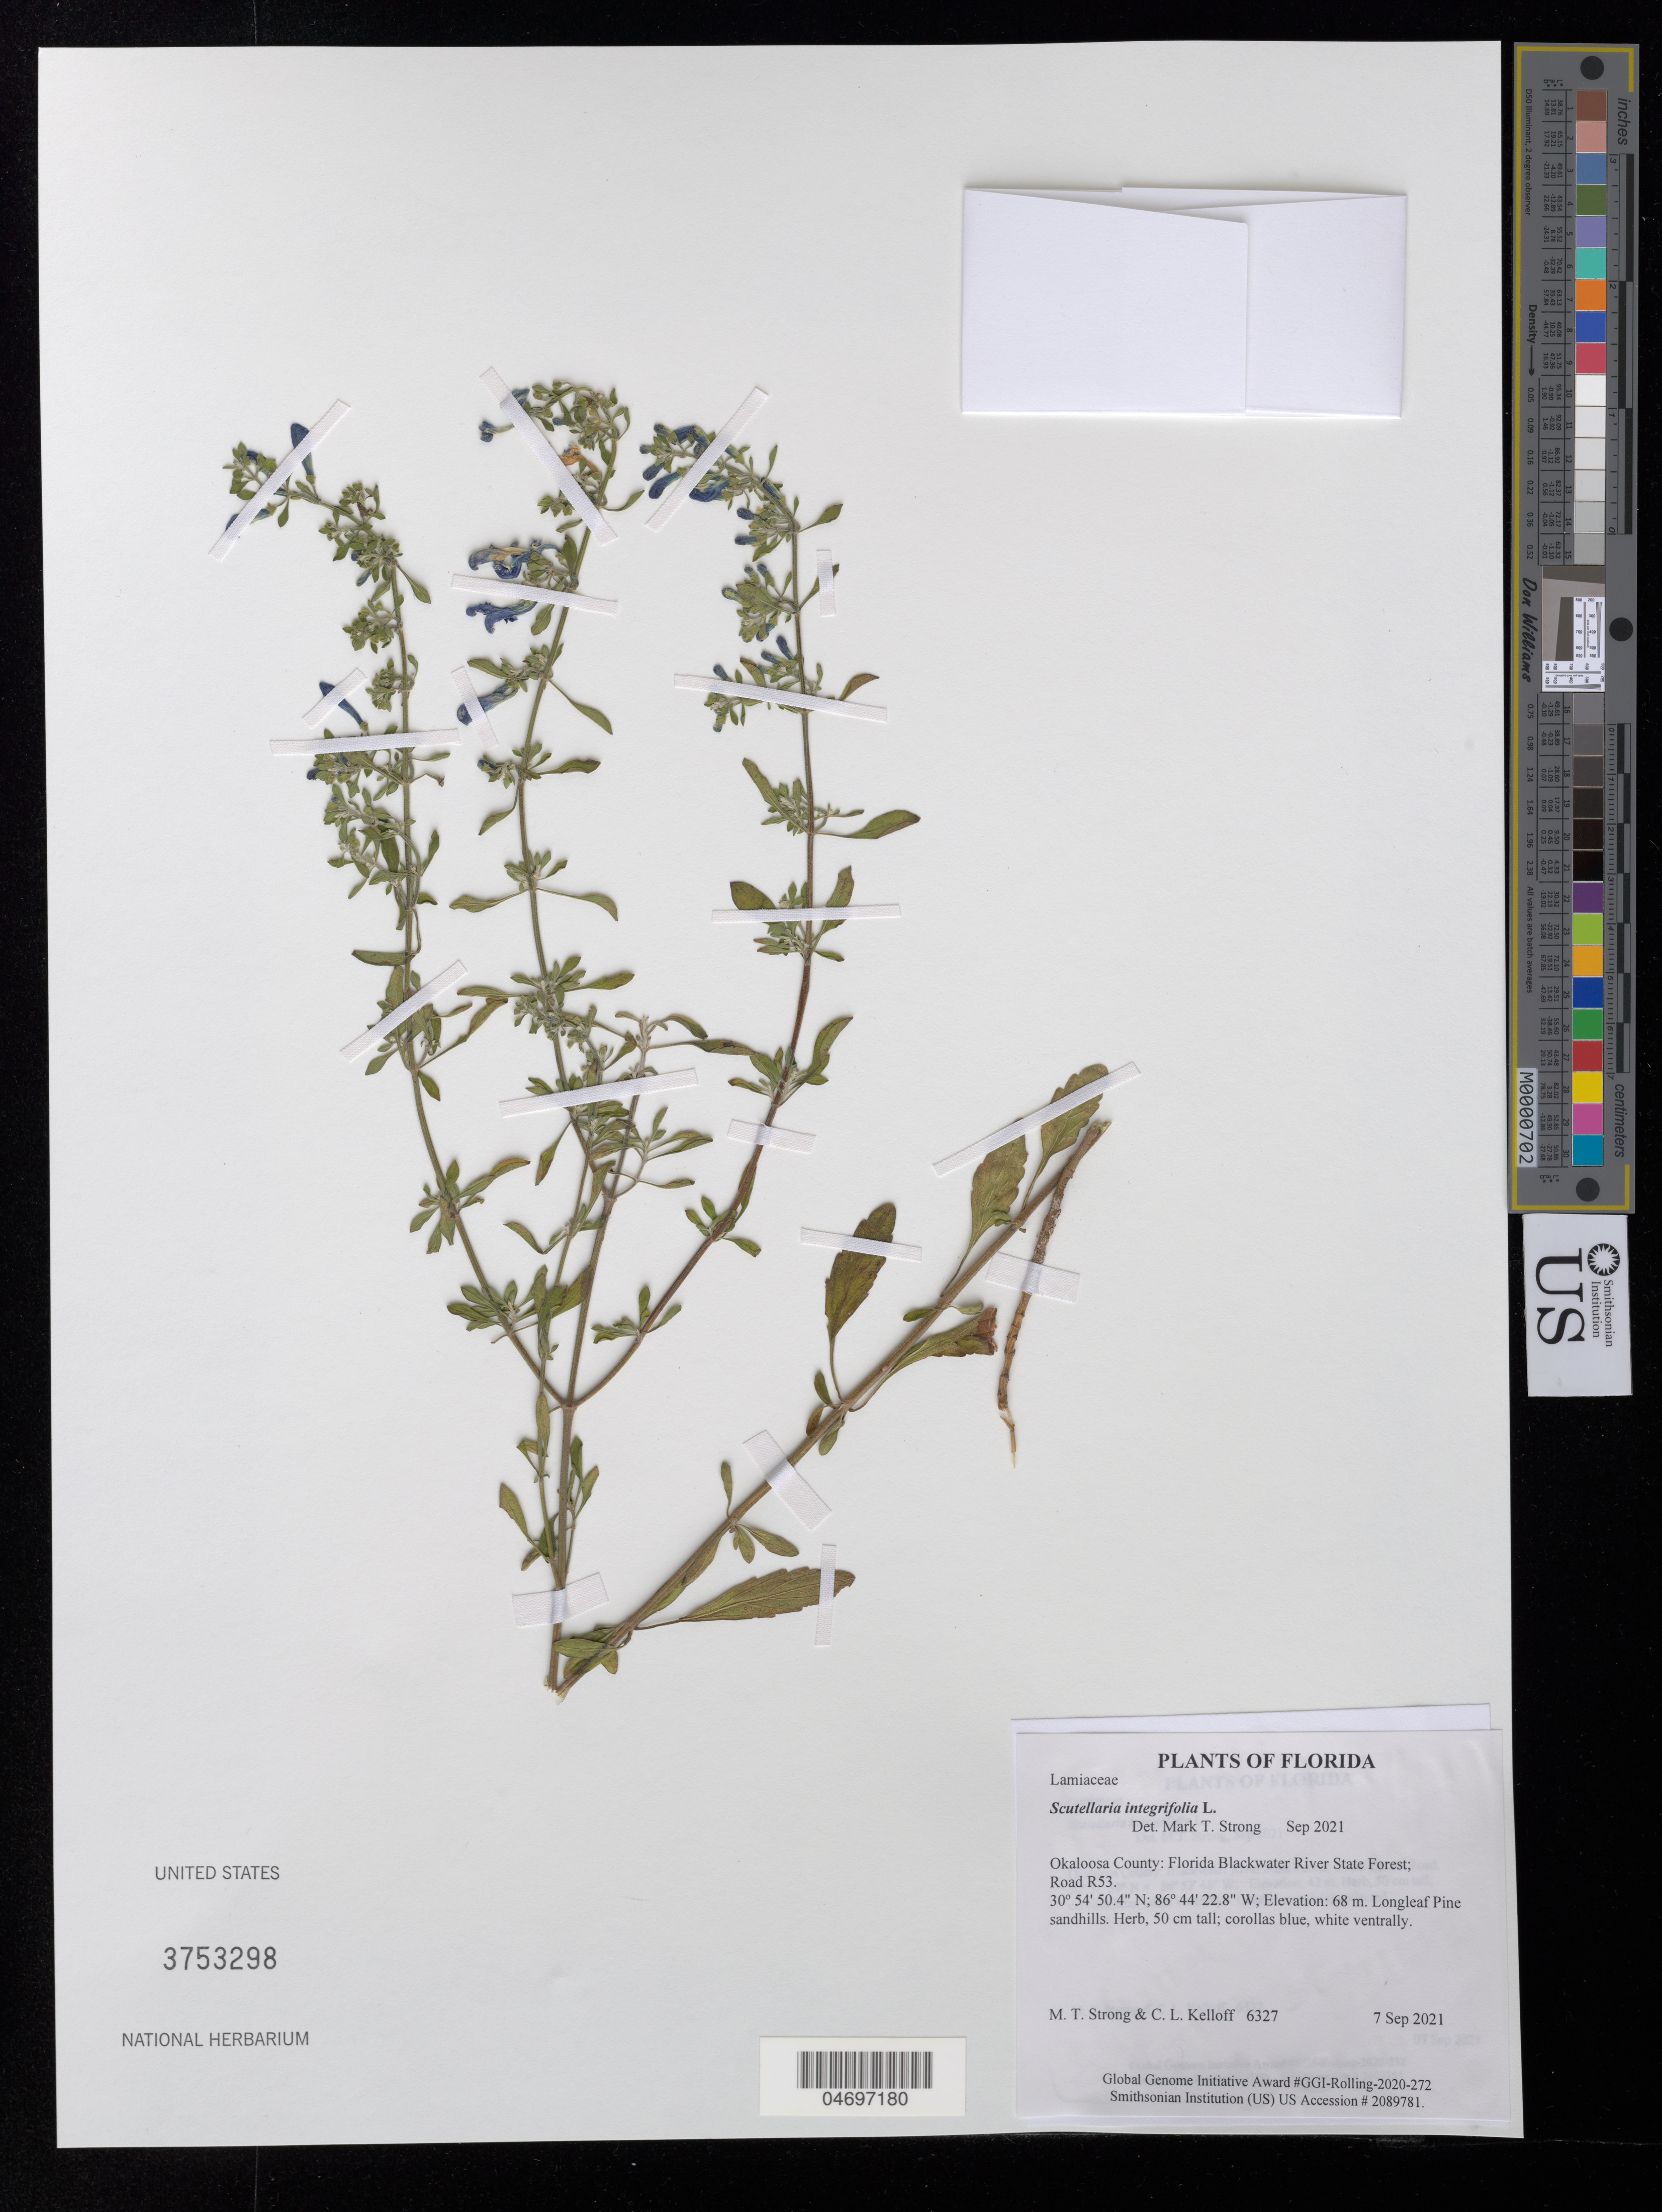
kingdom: Plantae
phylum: Tracheophyta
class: Magnoliopsida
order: Lamiales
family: Lamiaceae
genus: Scutellaria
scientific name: Scutellaria integrifolia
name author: L.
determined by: Strong, Mark T.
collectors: M. T. Strong & C. L. Kelloff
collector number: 6327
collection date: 2021-09-07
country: United States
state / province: Florida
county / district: Okaloosa County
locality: Florida Blackwater River State Forest; Road R53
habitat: Longleaf Pine sandhills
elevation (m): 68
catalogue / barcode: US 3753298